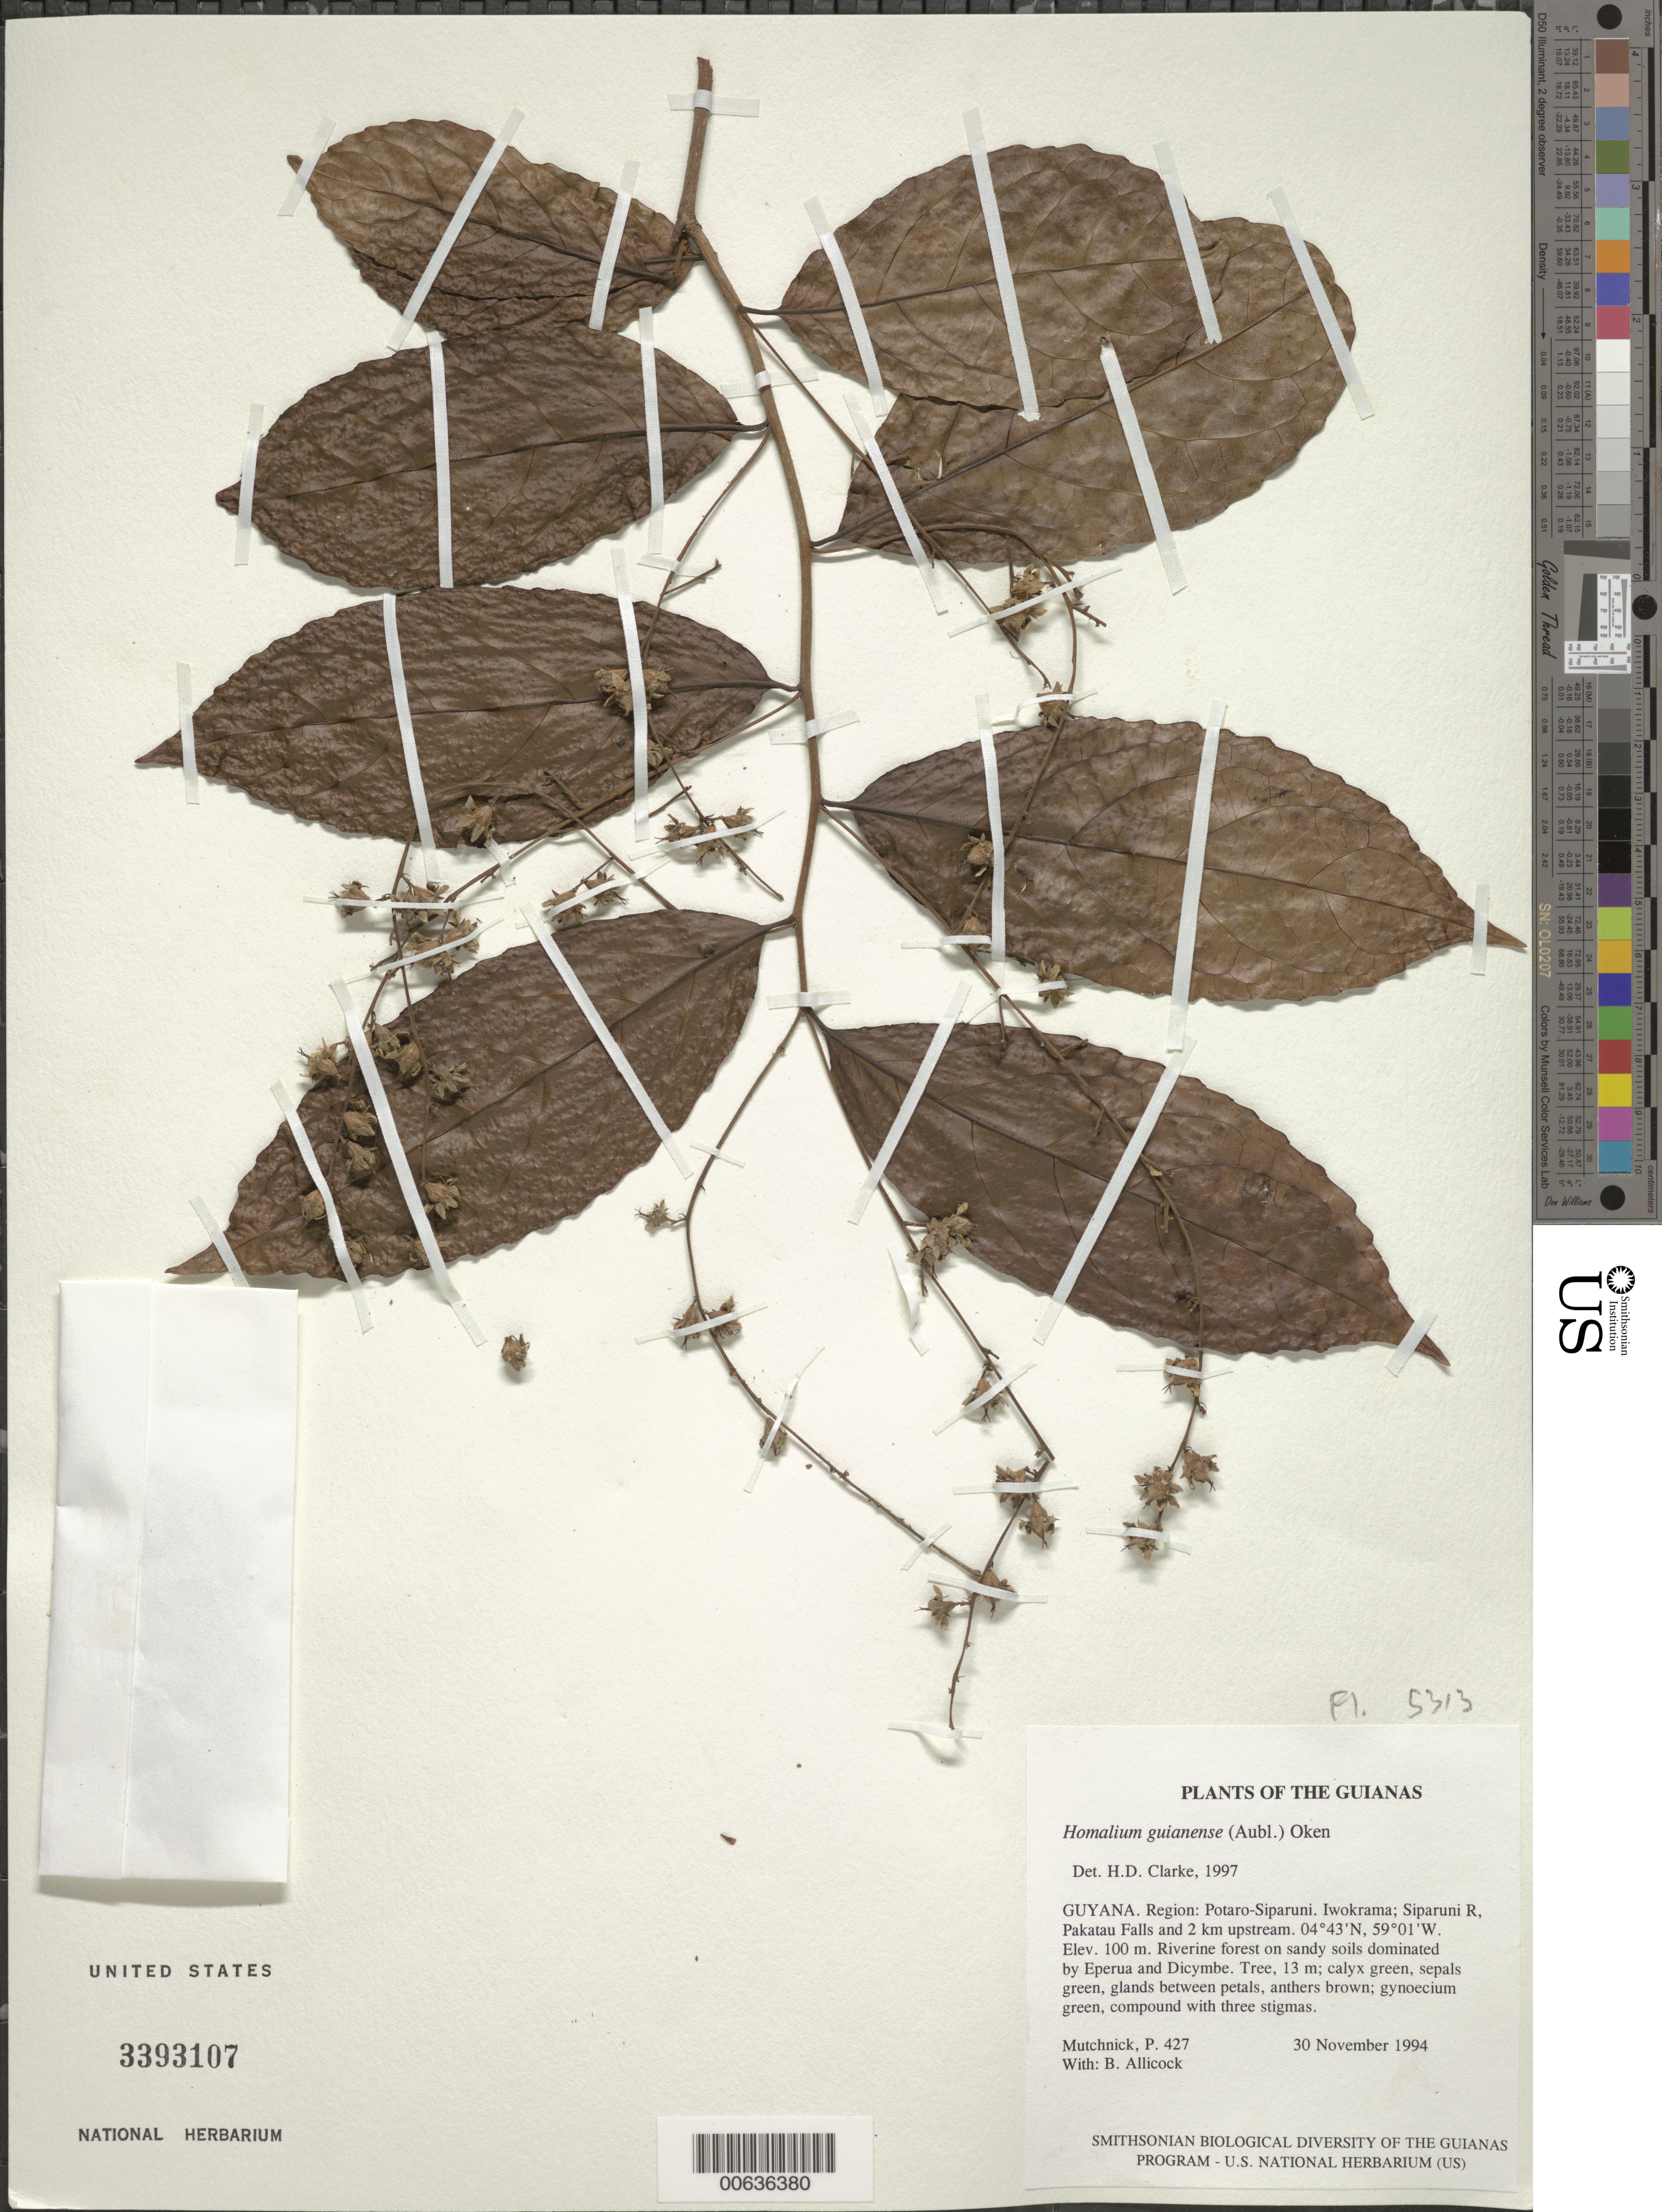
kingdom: Plantae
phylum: Tracheophyta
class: Magnoliopsida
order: Malpighiales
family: Salicaceae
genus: Homalium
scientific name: Homalium guianense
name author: (Aubl.) Oken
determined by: Clarke, H. D., University of North Carolina (Asheville)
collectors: P. Mutchnick & B. Allicock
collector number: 427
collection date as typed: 30 November 1994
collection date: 1994-11-30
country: Guyana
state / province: Potaro-Siparuni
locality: Iwokrama; Siparuni R, Pakatau Falls and 2 km upstream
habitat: Riverine forest on sandy soils dominated by Eperua and Dicymbe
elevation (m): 100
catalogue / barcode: US 3393107